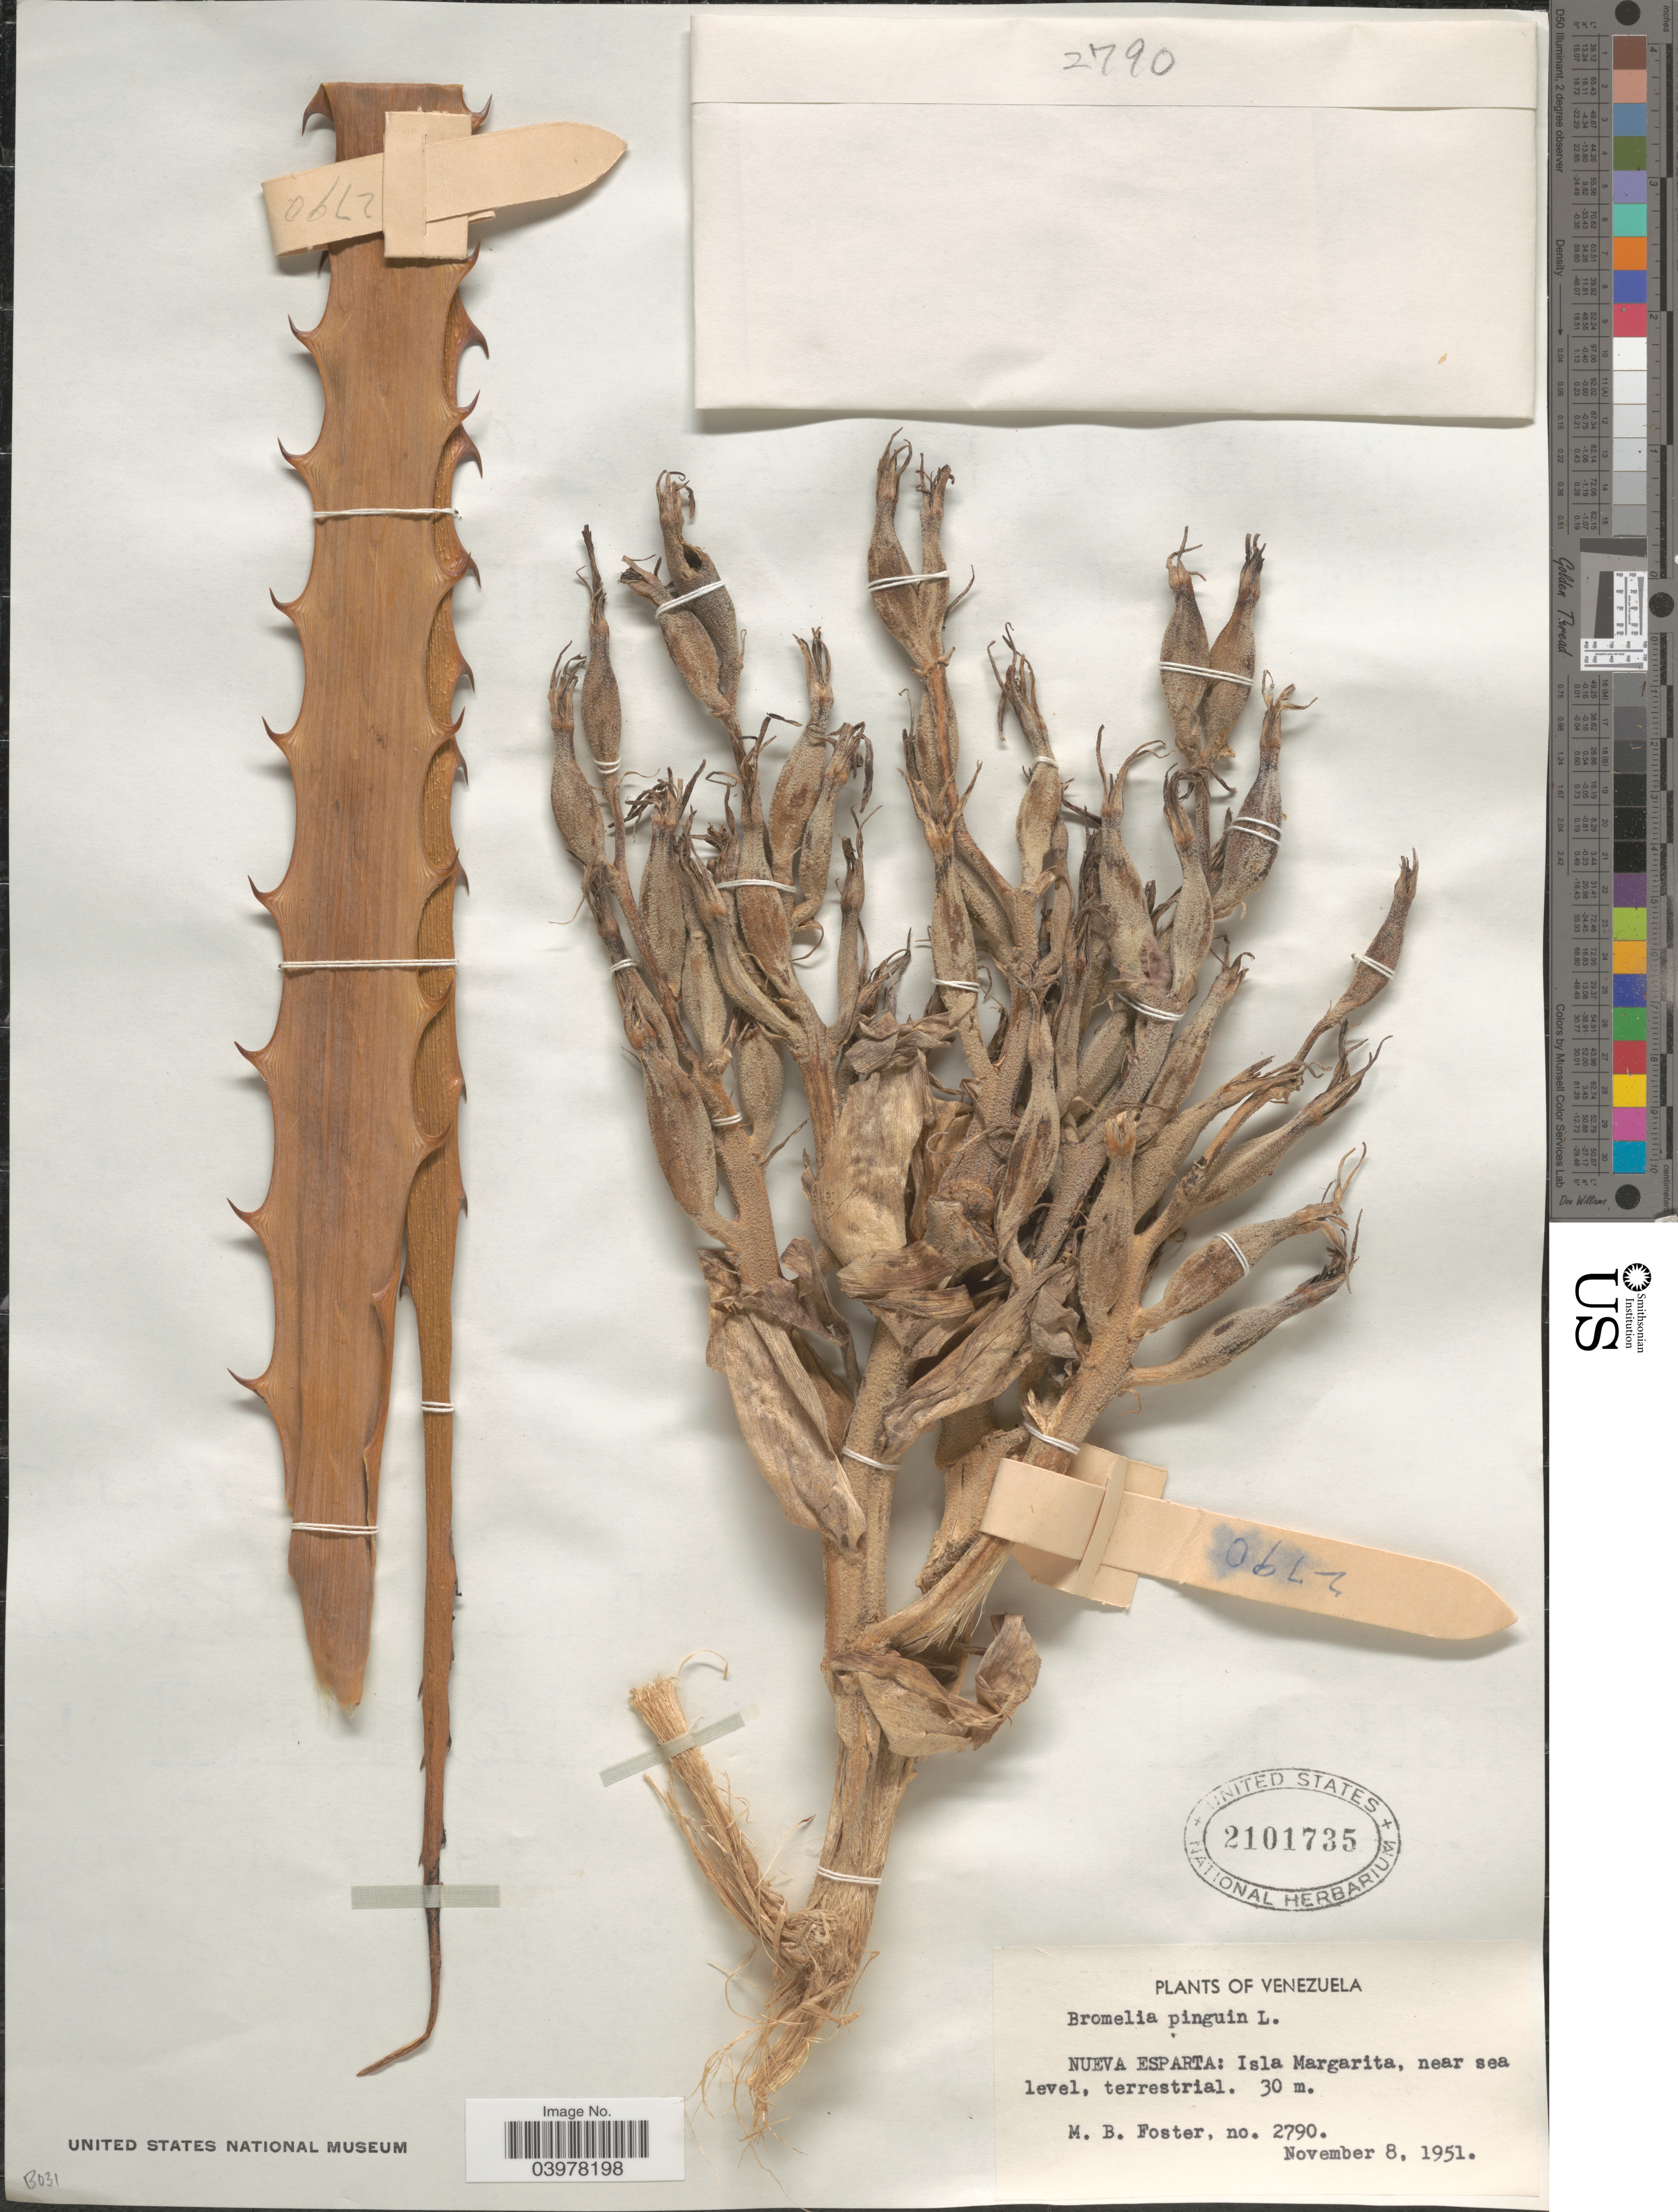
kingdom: Plantae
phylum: Tracheophyta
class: Liliopsida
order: Poales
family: Bromeliaceae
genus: Bromelia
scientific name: Bromelia pinguin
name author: L.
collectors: M. B. Foster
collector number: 2790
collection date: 1951-11-08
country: Venezuela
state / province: Nueva Esparta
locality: Isla Margarita, near sea level.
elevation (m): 30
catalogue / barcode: US 2101735